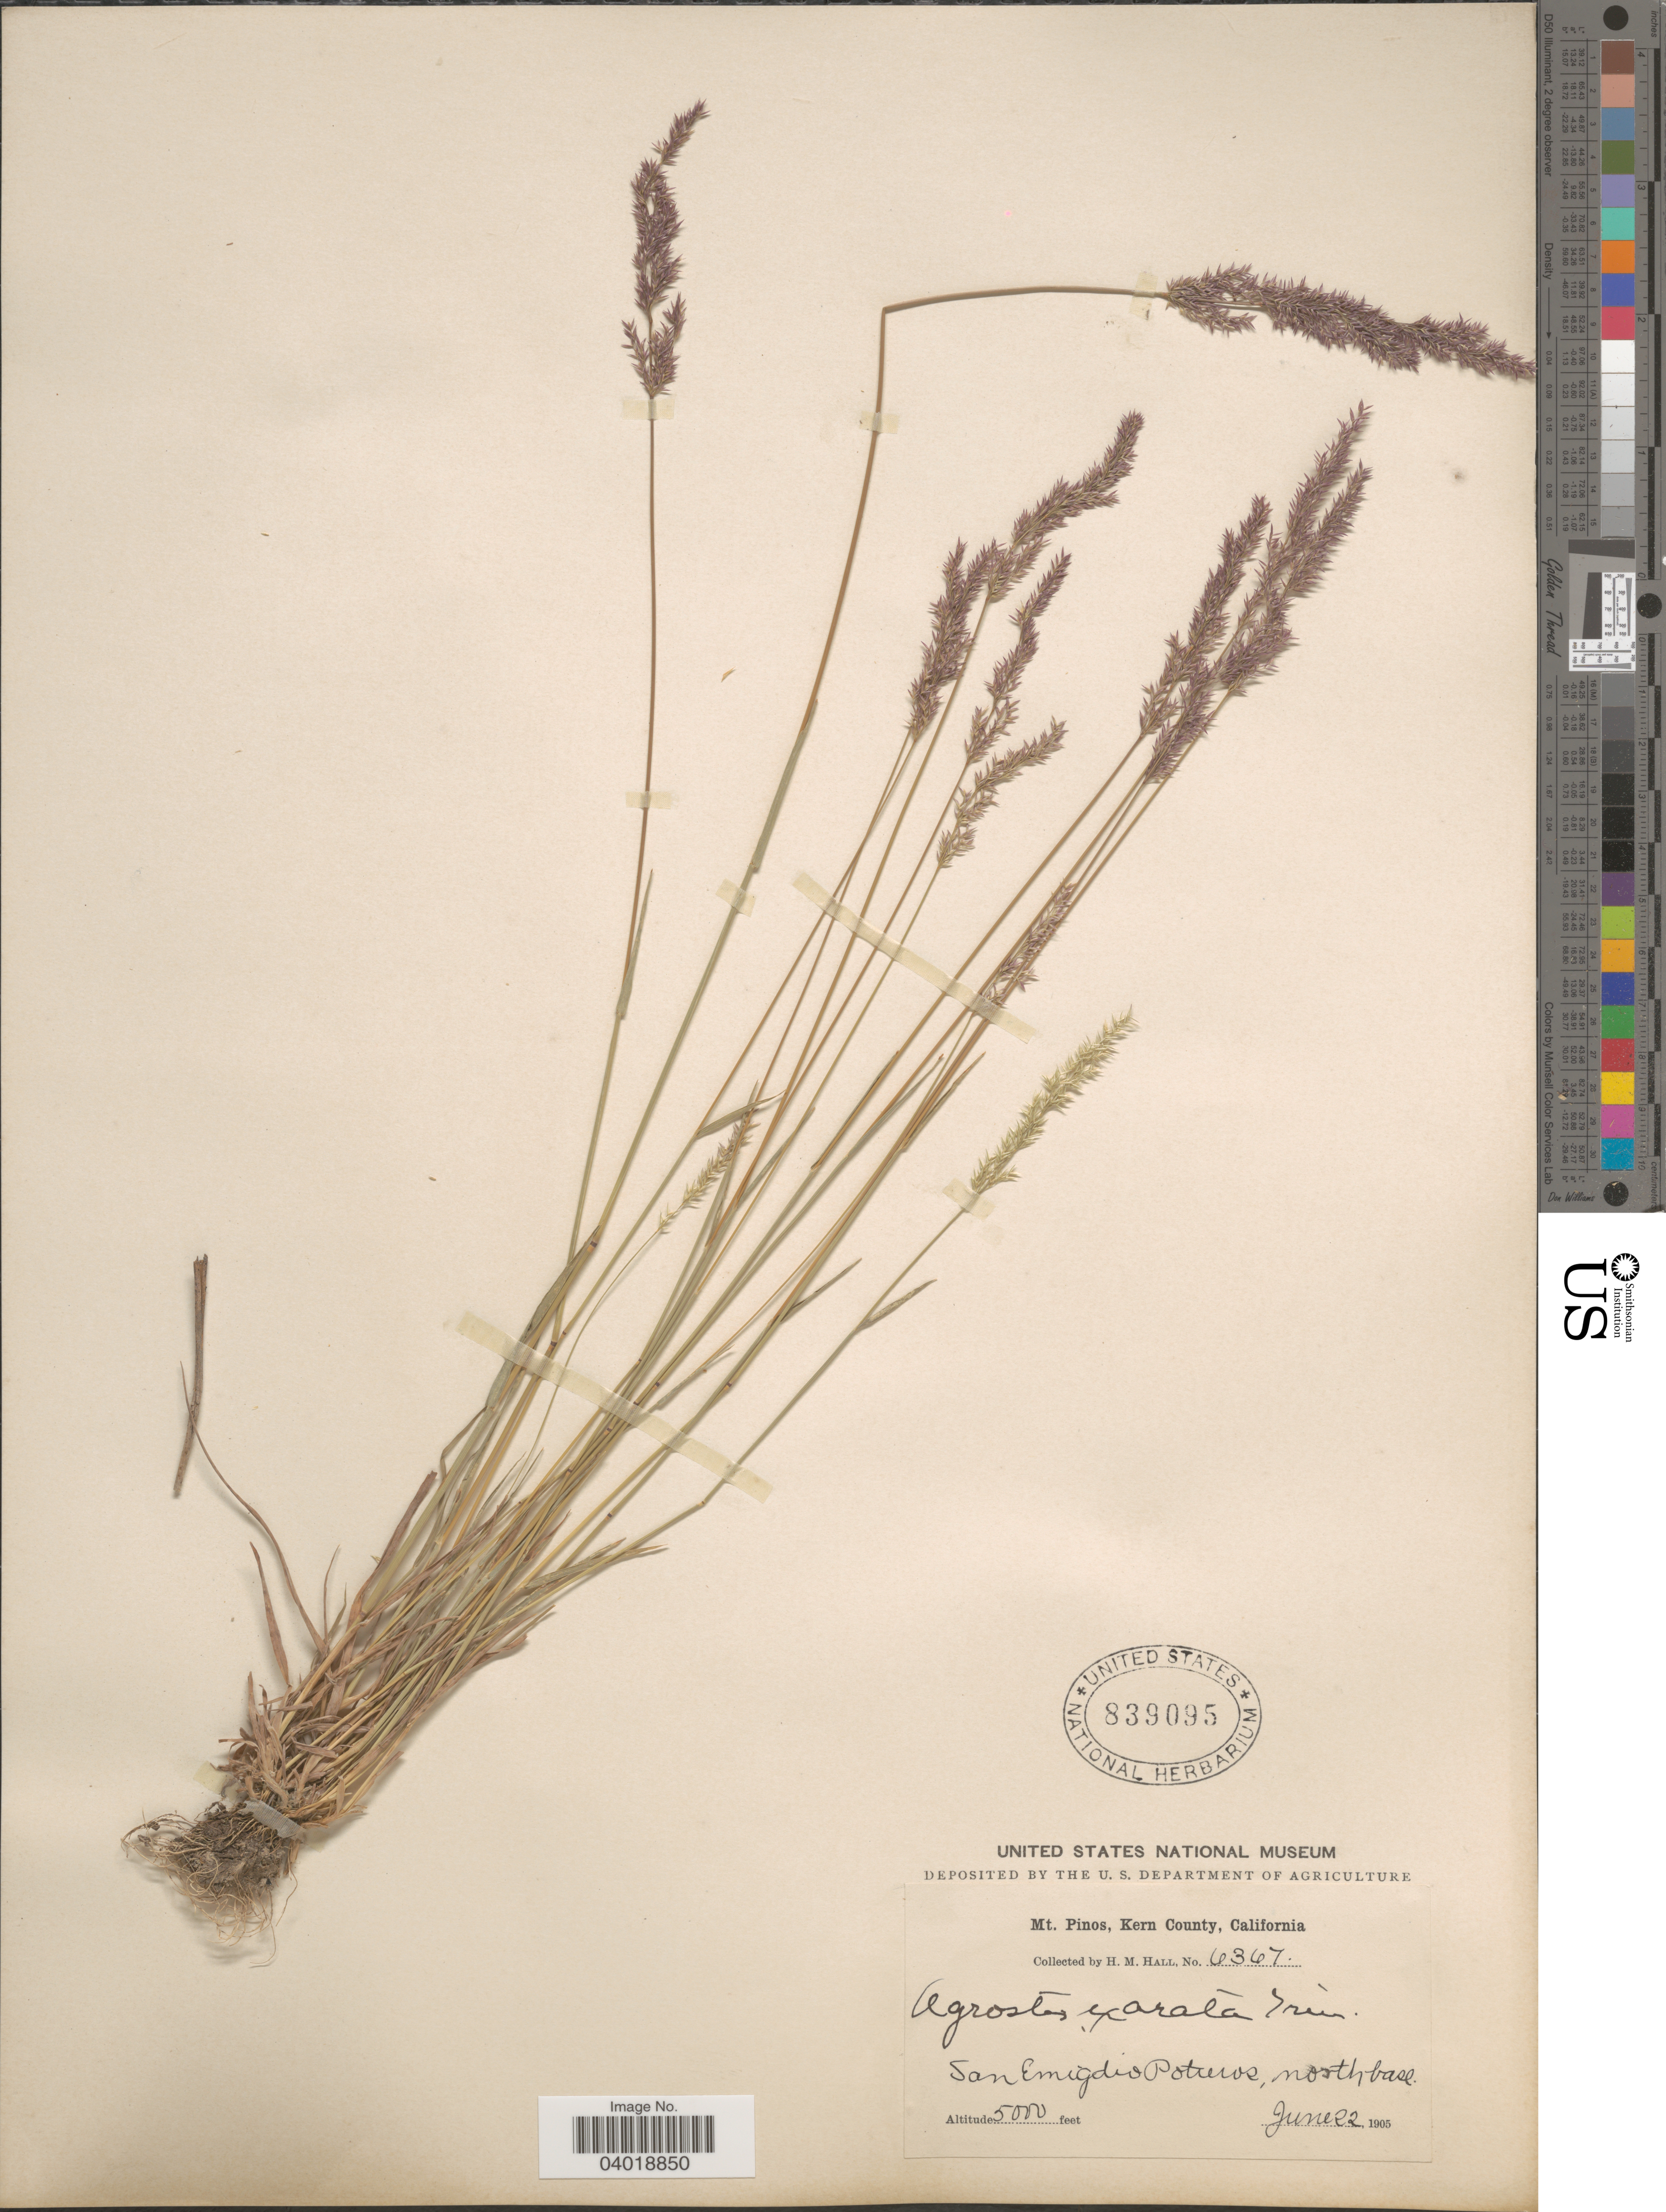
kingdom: Plantae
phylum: Tracheophyta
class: Liliopsida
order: Poales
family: Poaceae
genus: Agrostis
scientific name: Agrostis exarata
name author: Trin.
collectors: H. M. Hall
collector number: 6367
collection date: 1905-06-22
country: United States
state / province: California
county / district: Kern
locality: Mt. Pinos, Kern County. San Emigdio Potreros, north base.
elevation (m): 1524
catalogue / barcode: US 839095